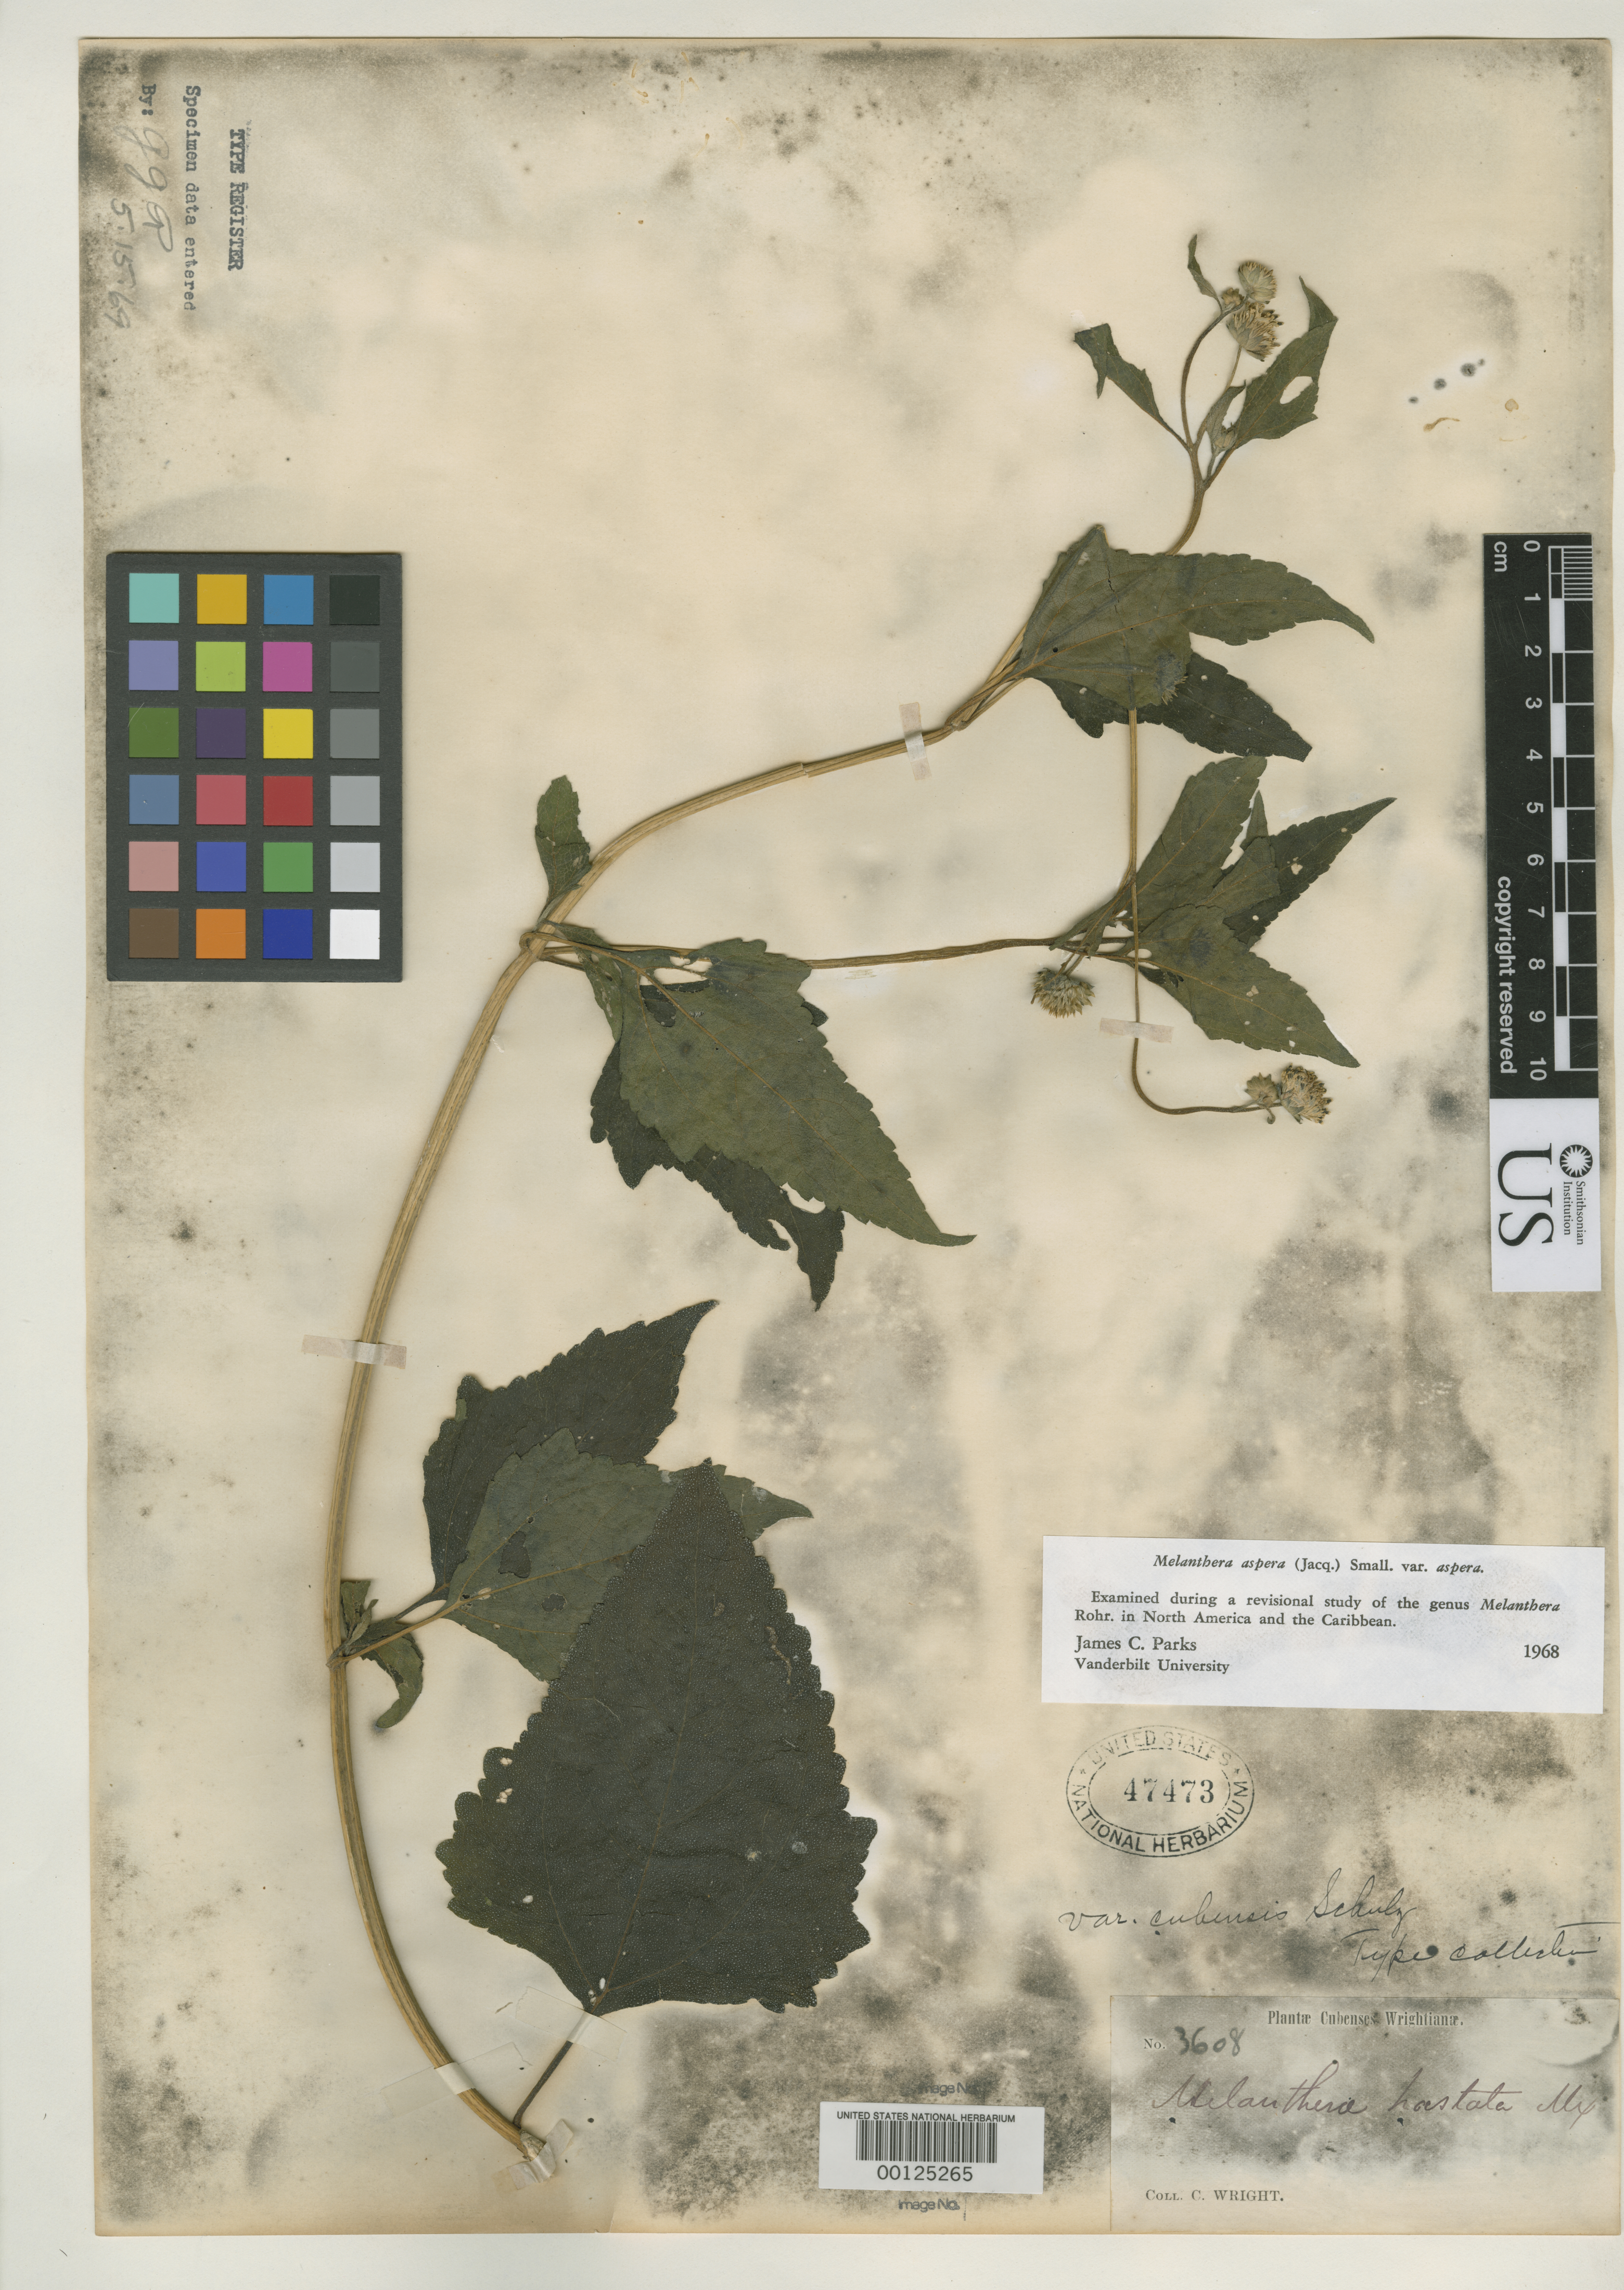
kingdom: Plantae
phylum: Tracheophyta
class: Magnoliopsida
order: Asterales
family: Asteraceae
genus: Melanthera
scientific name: Melanthera hastata var. cubensis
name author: O.E. Schulz in Urb.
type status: Isolectotype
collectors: C. Wright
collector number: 3608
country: Cuba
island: Greater Antilles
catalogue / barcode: US 47473